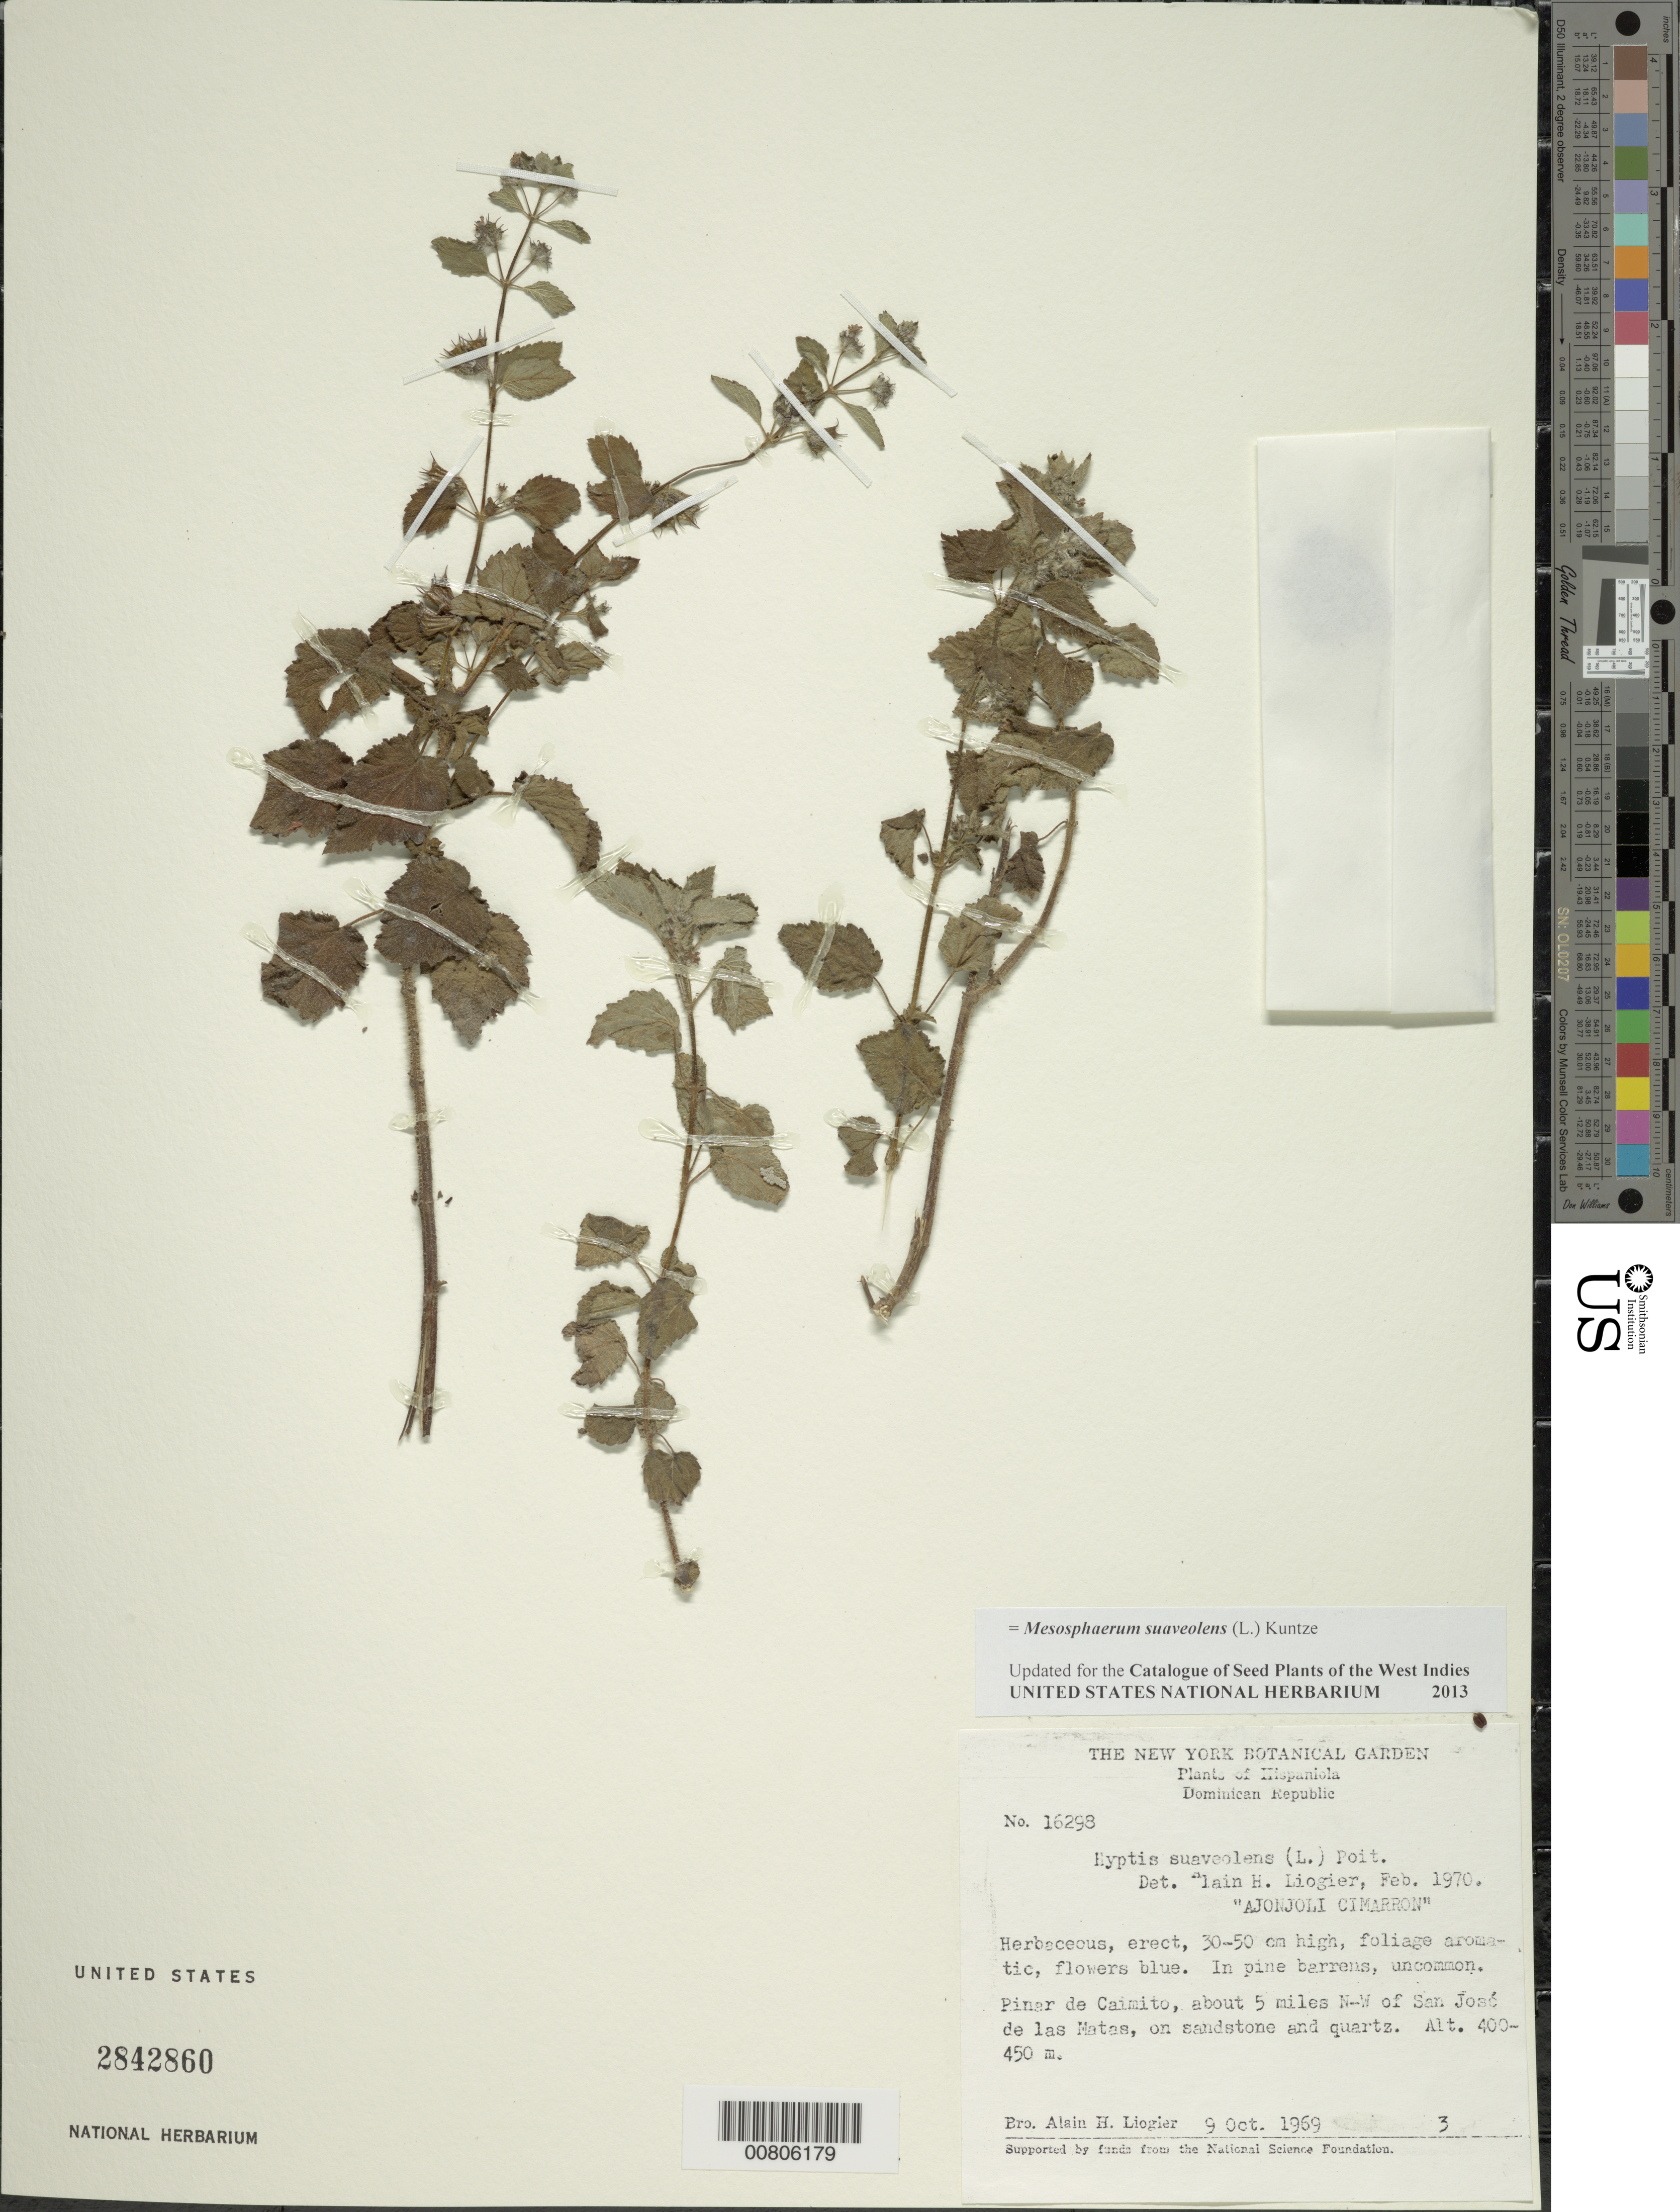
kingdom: Plantae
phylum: Tracheophyta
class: Magnoliopsida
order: Lamiales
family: Lamiaceae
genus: Mesosphaerum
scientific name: Mesosphaerum suaveolens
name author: (L.) Kuntze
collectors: A. H. Liogier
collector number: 16298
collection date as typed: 09 Oct 1969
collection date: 1969-10-09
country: Dominican Republic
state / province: Santiago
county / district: San José de las Matas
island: Hispaniola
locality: Pinar de Caimito, about 5 miles NW of San José de las Matas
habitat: In pine barrens on sandstone and quartz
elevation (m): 400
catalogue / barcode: US 2842860